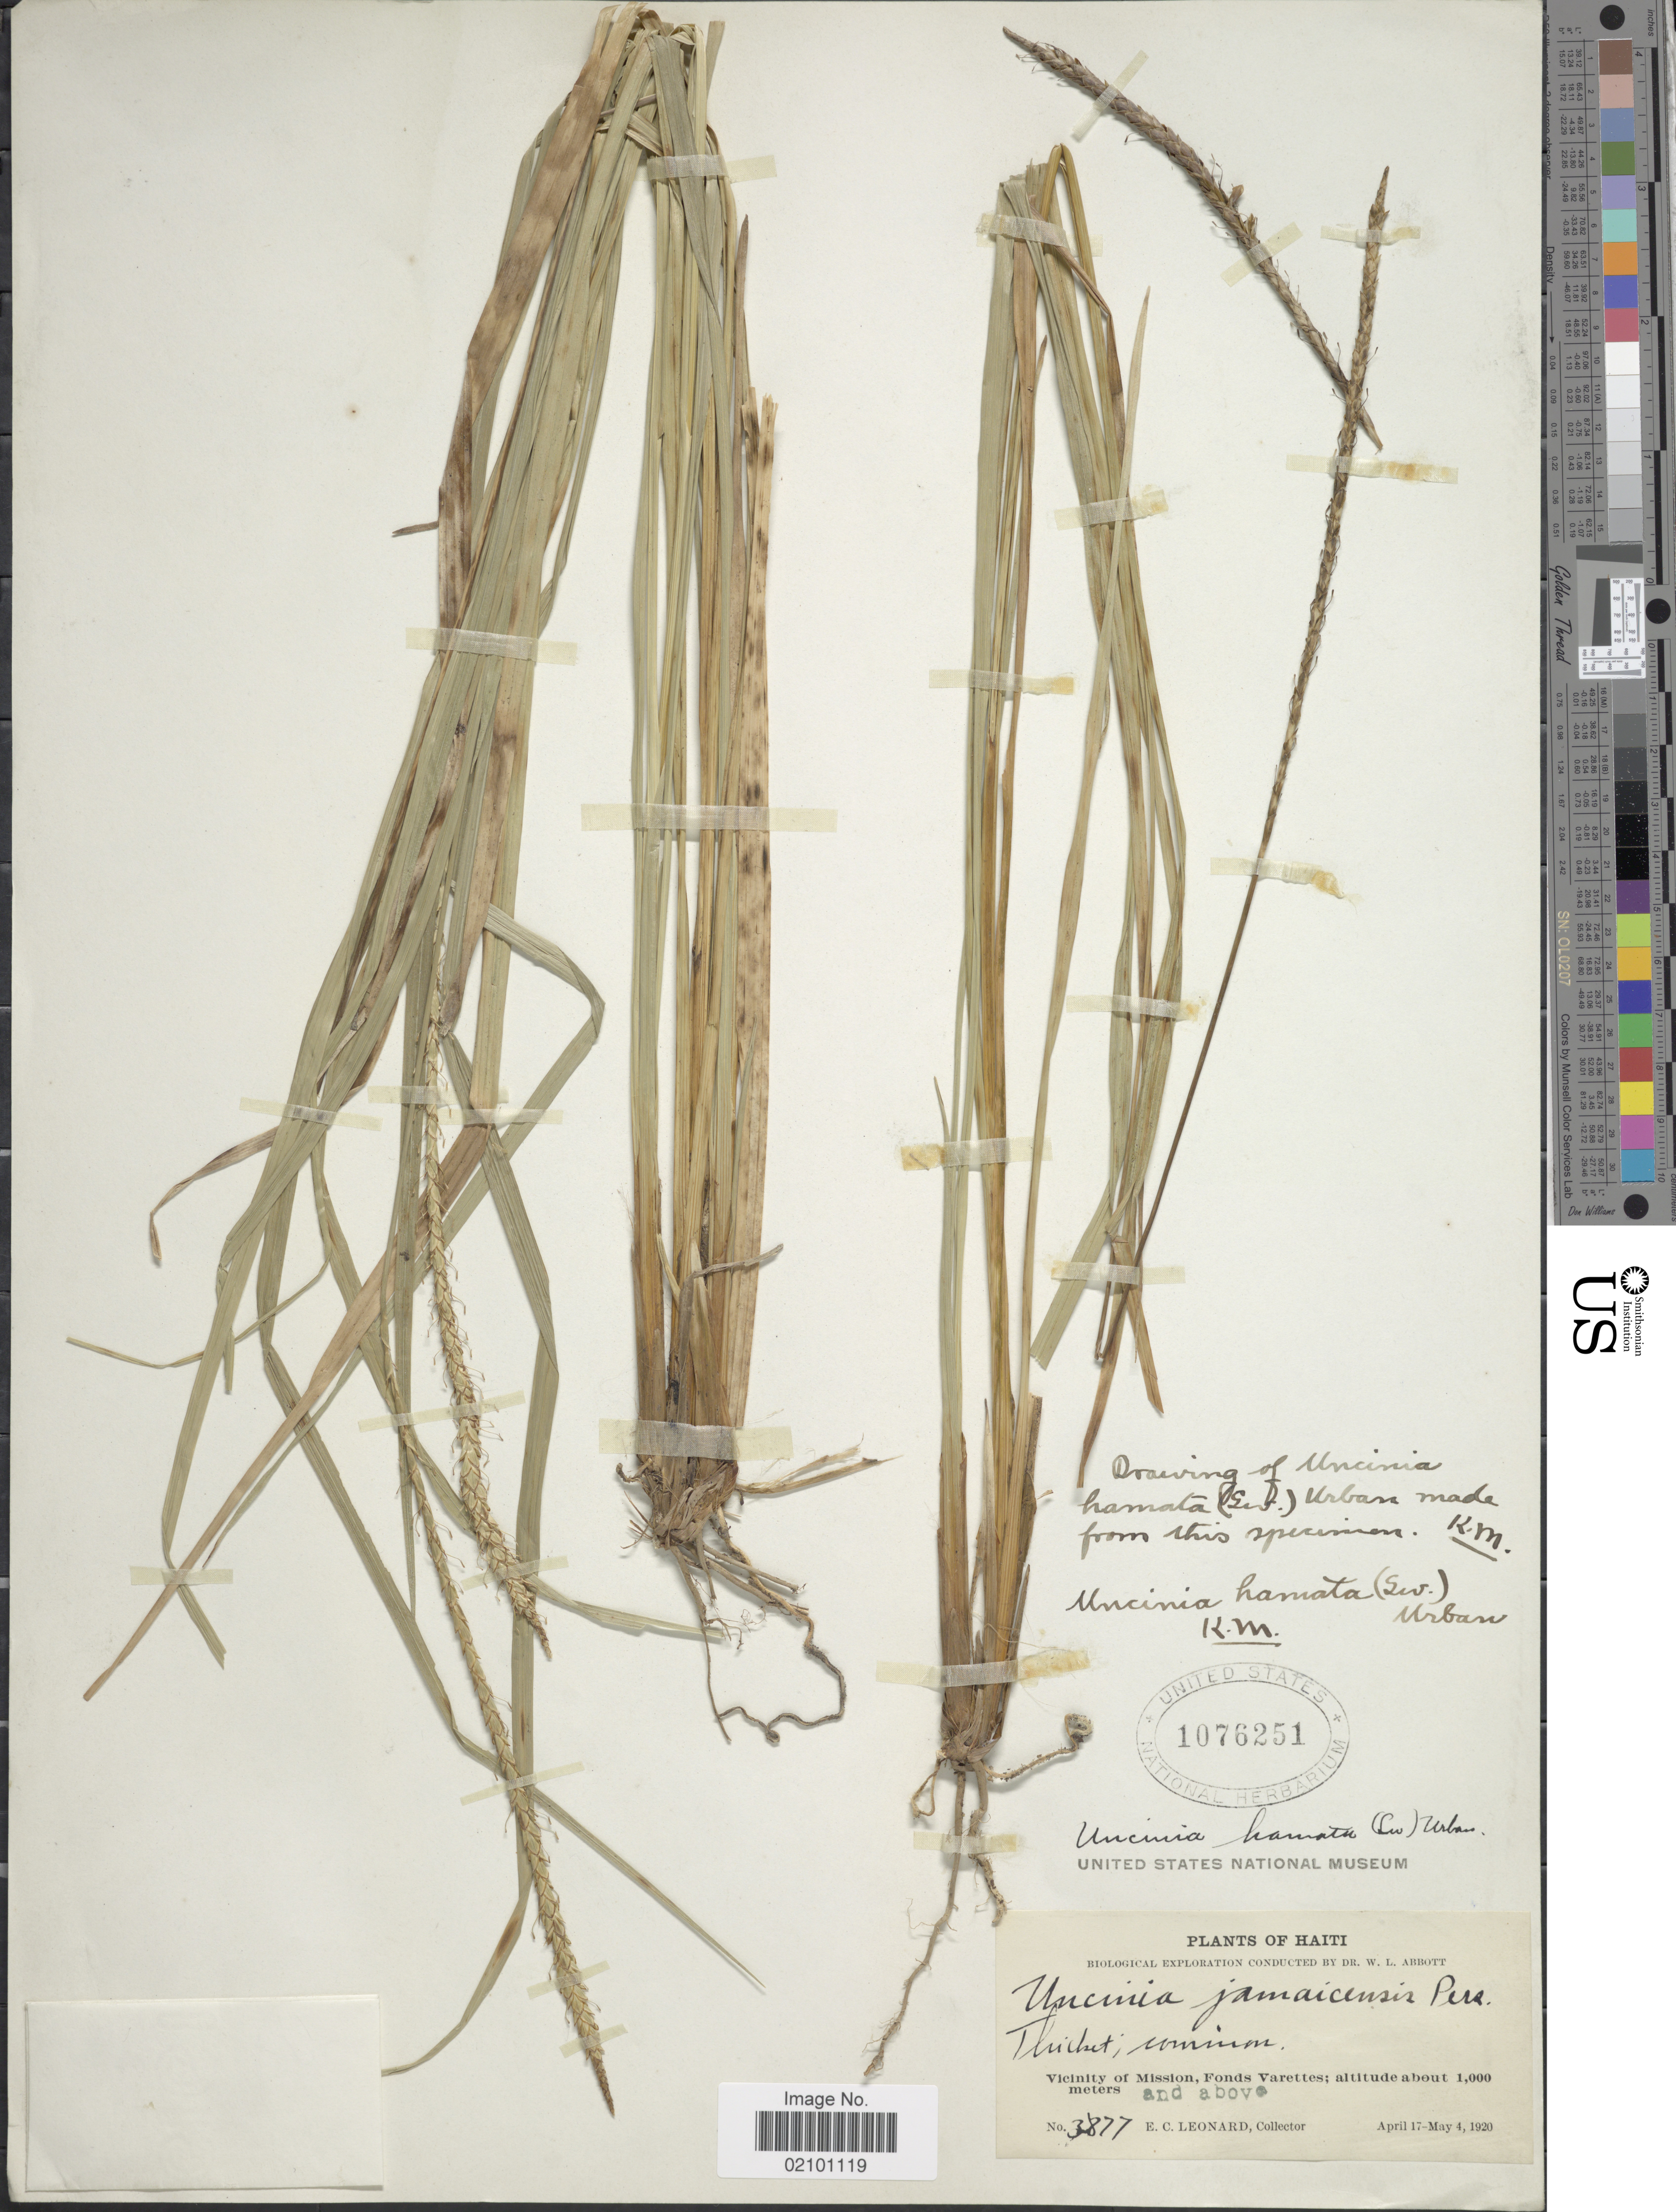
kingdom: Plantae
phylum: Tracheophyta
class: Liliopsida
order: Poales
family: Cyperaceae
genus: Carex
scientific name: Carex hamata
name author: Sw.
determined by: Strong, M. T., (US), Smithsonian Institution - National Museum of Natural History (UNITED STATES)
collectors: E. C. Leonard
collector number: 3877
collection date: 1920-04-17/1920-05-04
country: Haiti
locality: Vicinity of Mission, Fonds Varettes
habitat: Thicket, common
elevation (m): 1000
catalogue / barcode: US 1076251